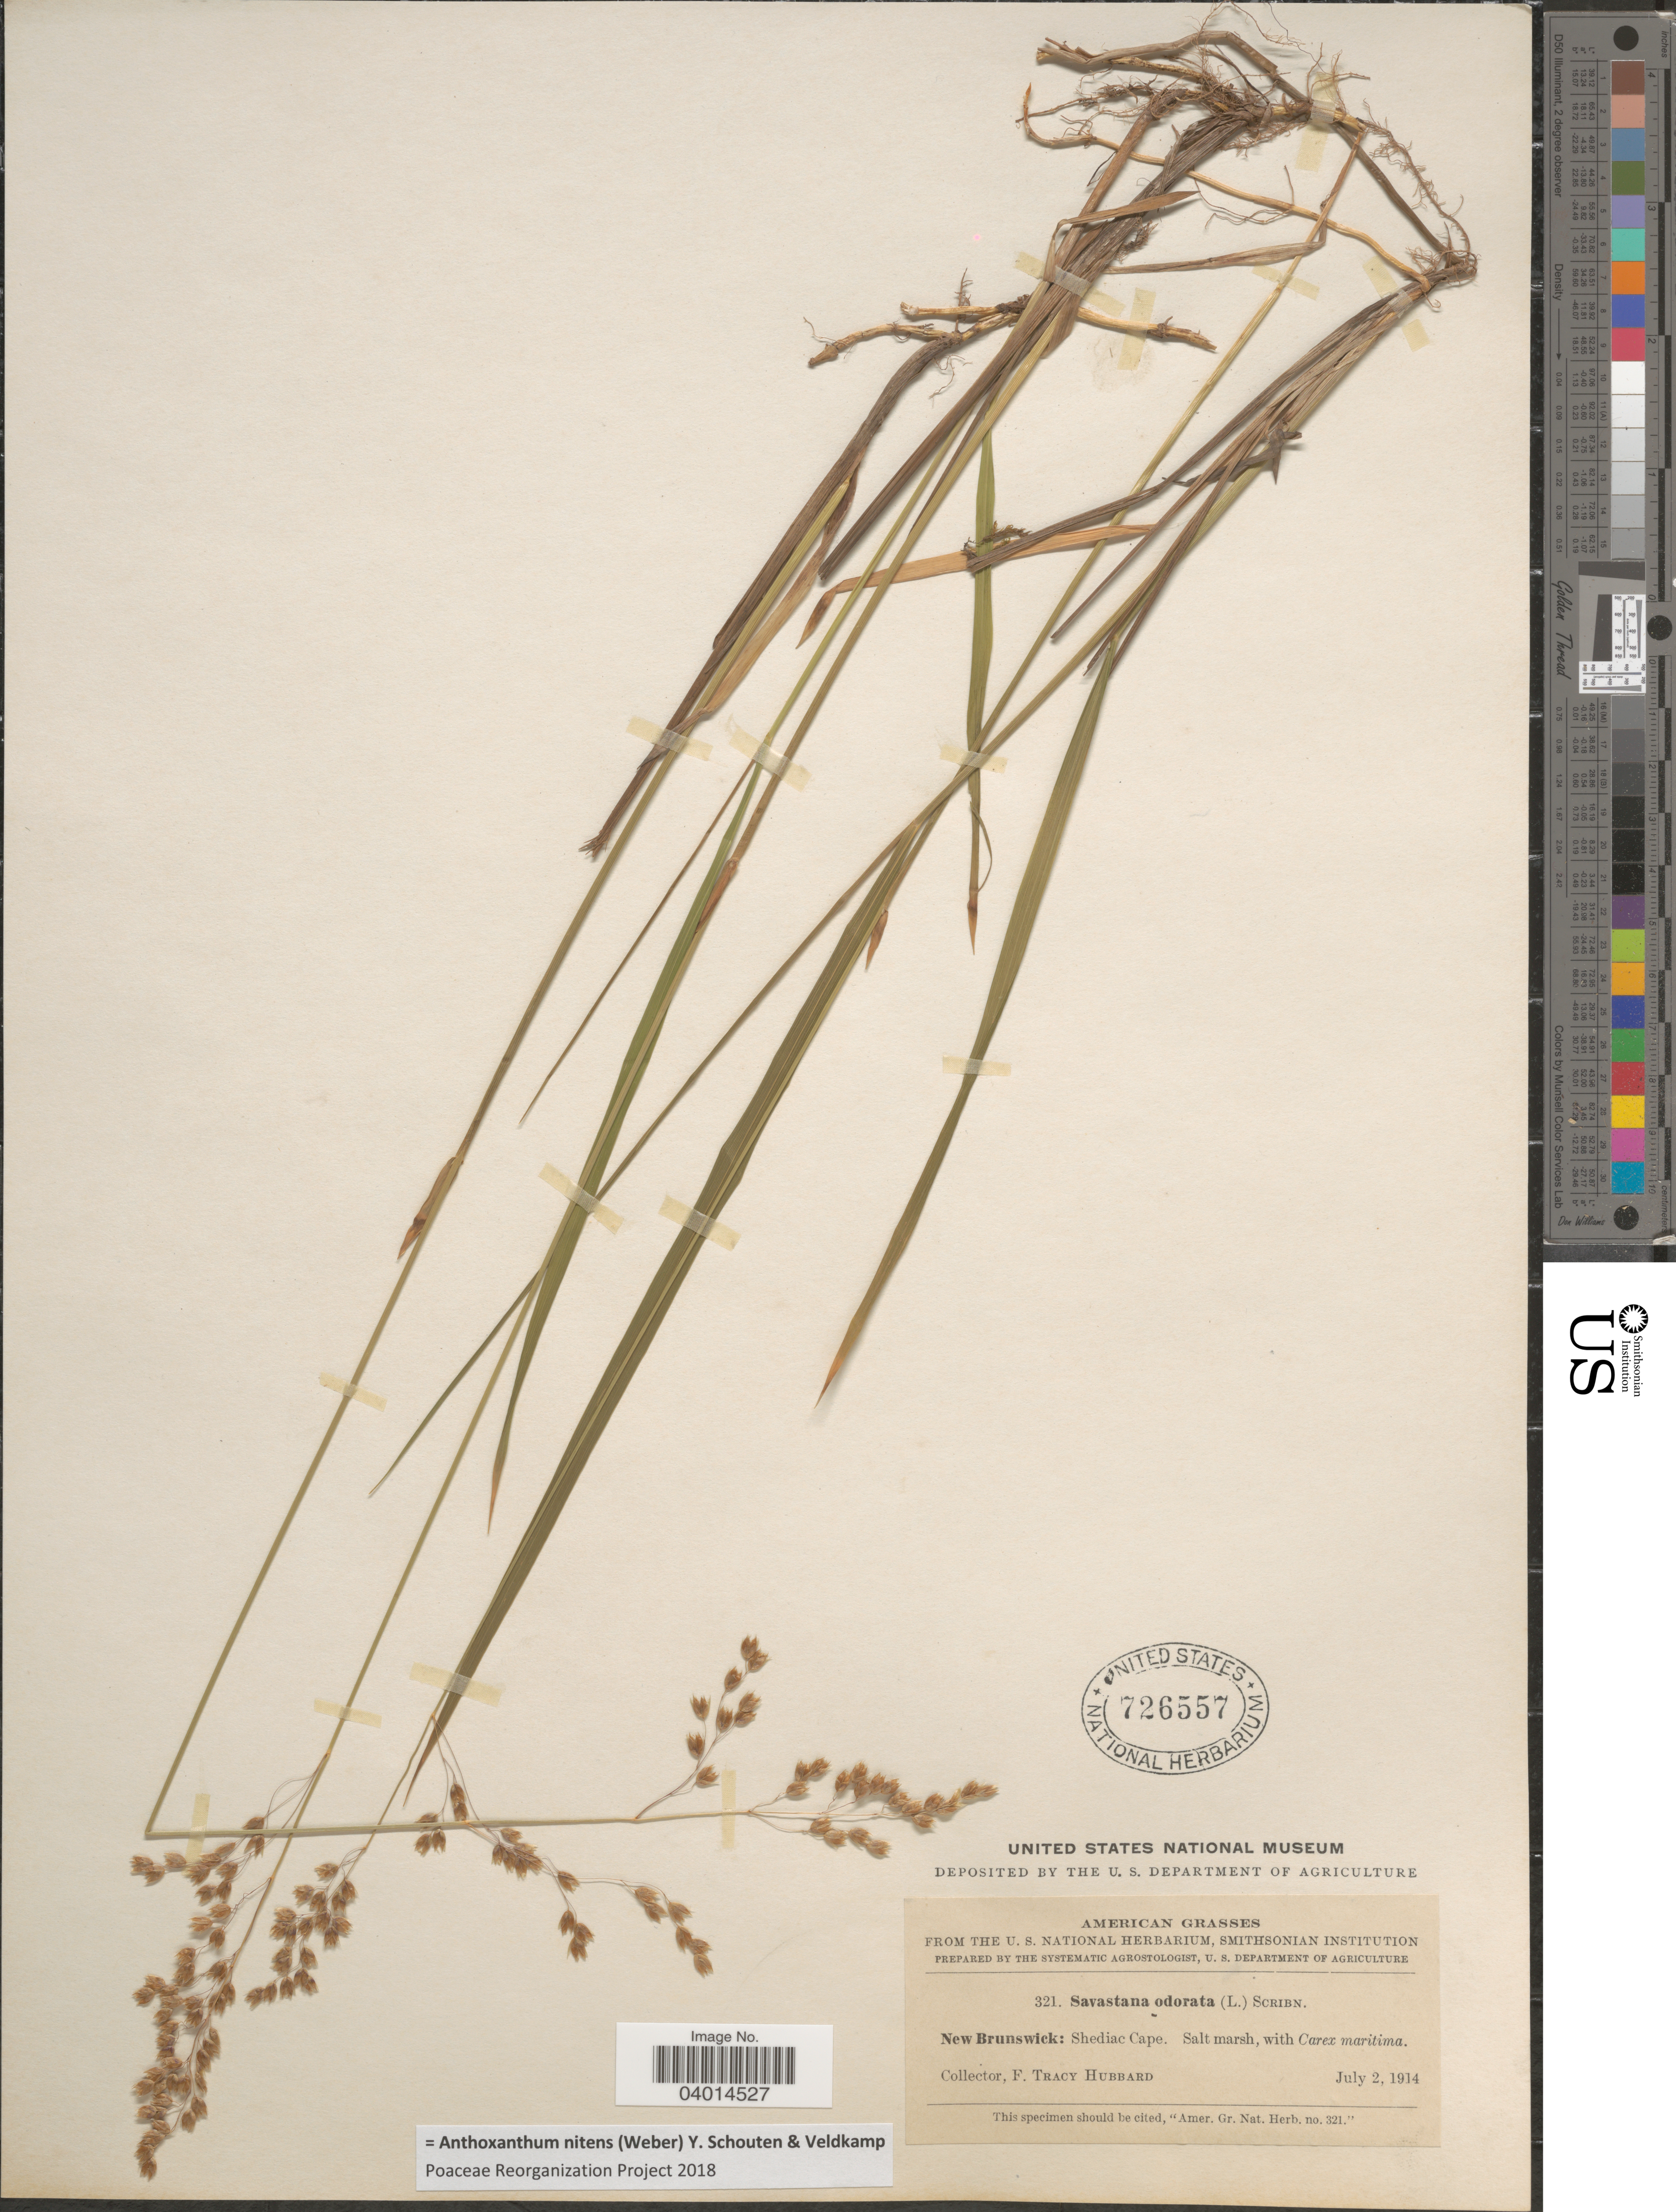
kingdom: Plantae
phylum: Tracheophyta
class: Liliopsida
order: Poales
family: Poaceae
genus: Anthoxanthum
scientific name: Anthoxanthum nitens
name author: (G.H. Weber) R.T.A. Schouten & Veldkamp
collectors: F. T. Hubbard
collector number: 321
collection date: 1914-07-02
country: Canada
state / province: New Brunswick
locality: American. Shediac Cape.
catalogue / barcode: US 726557